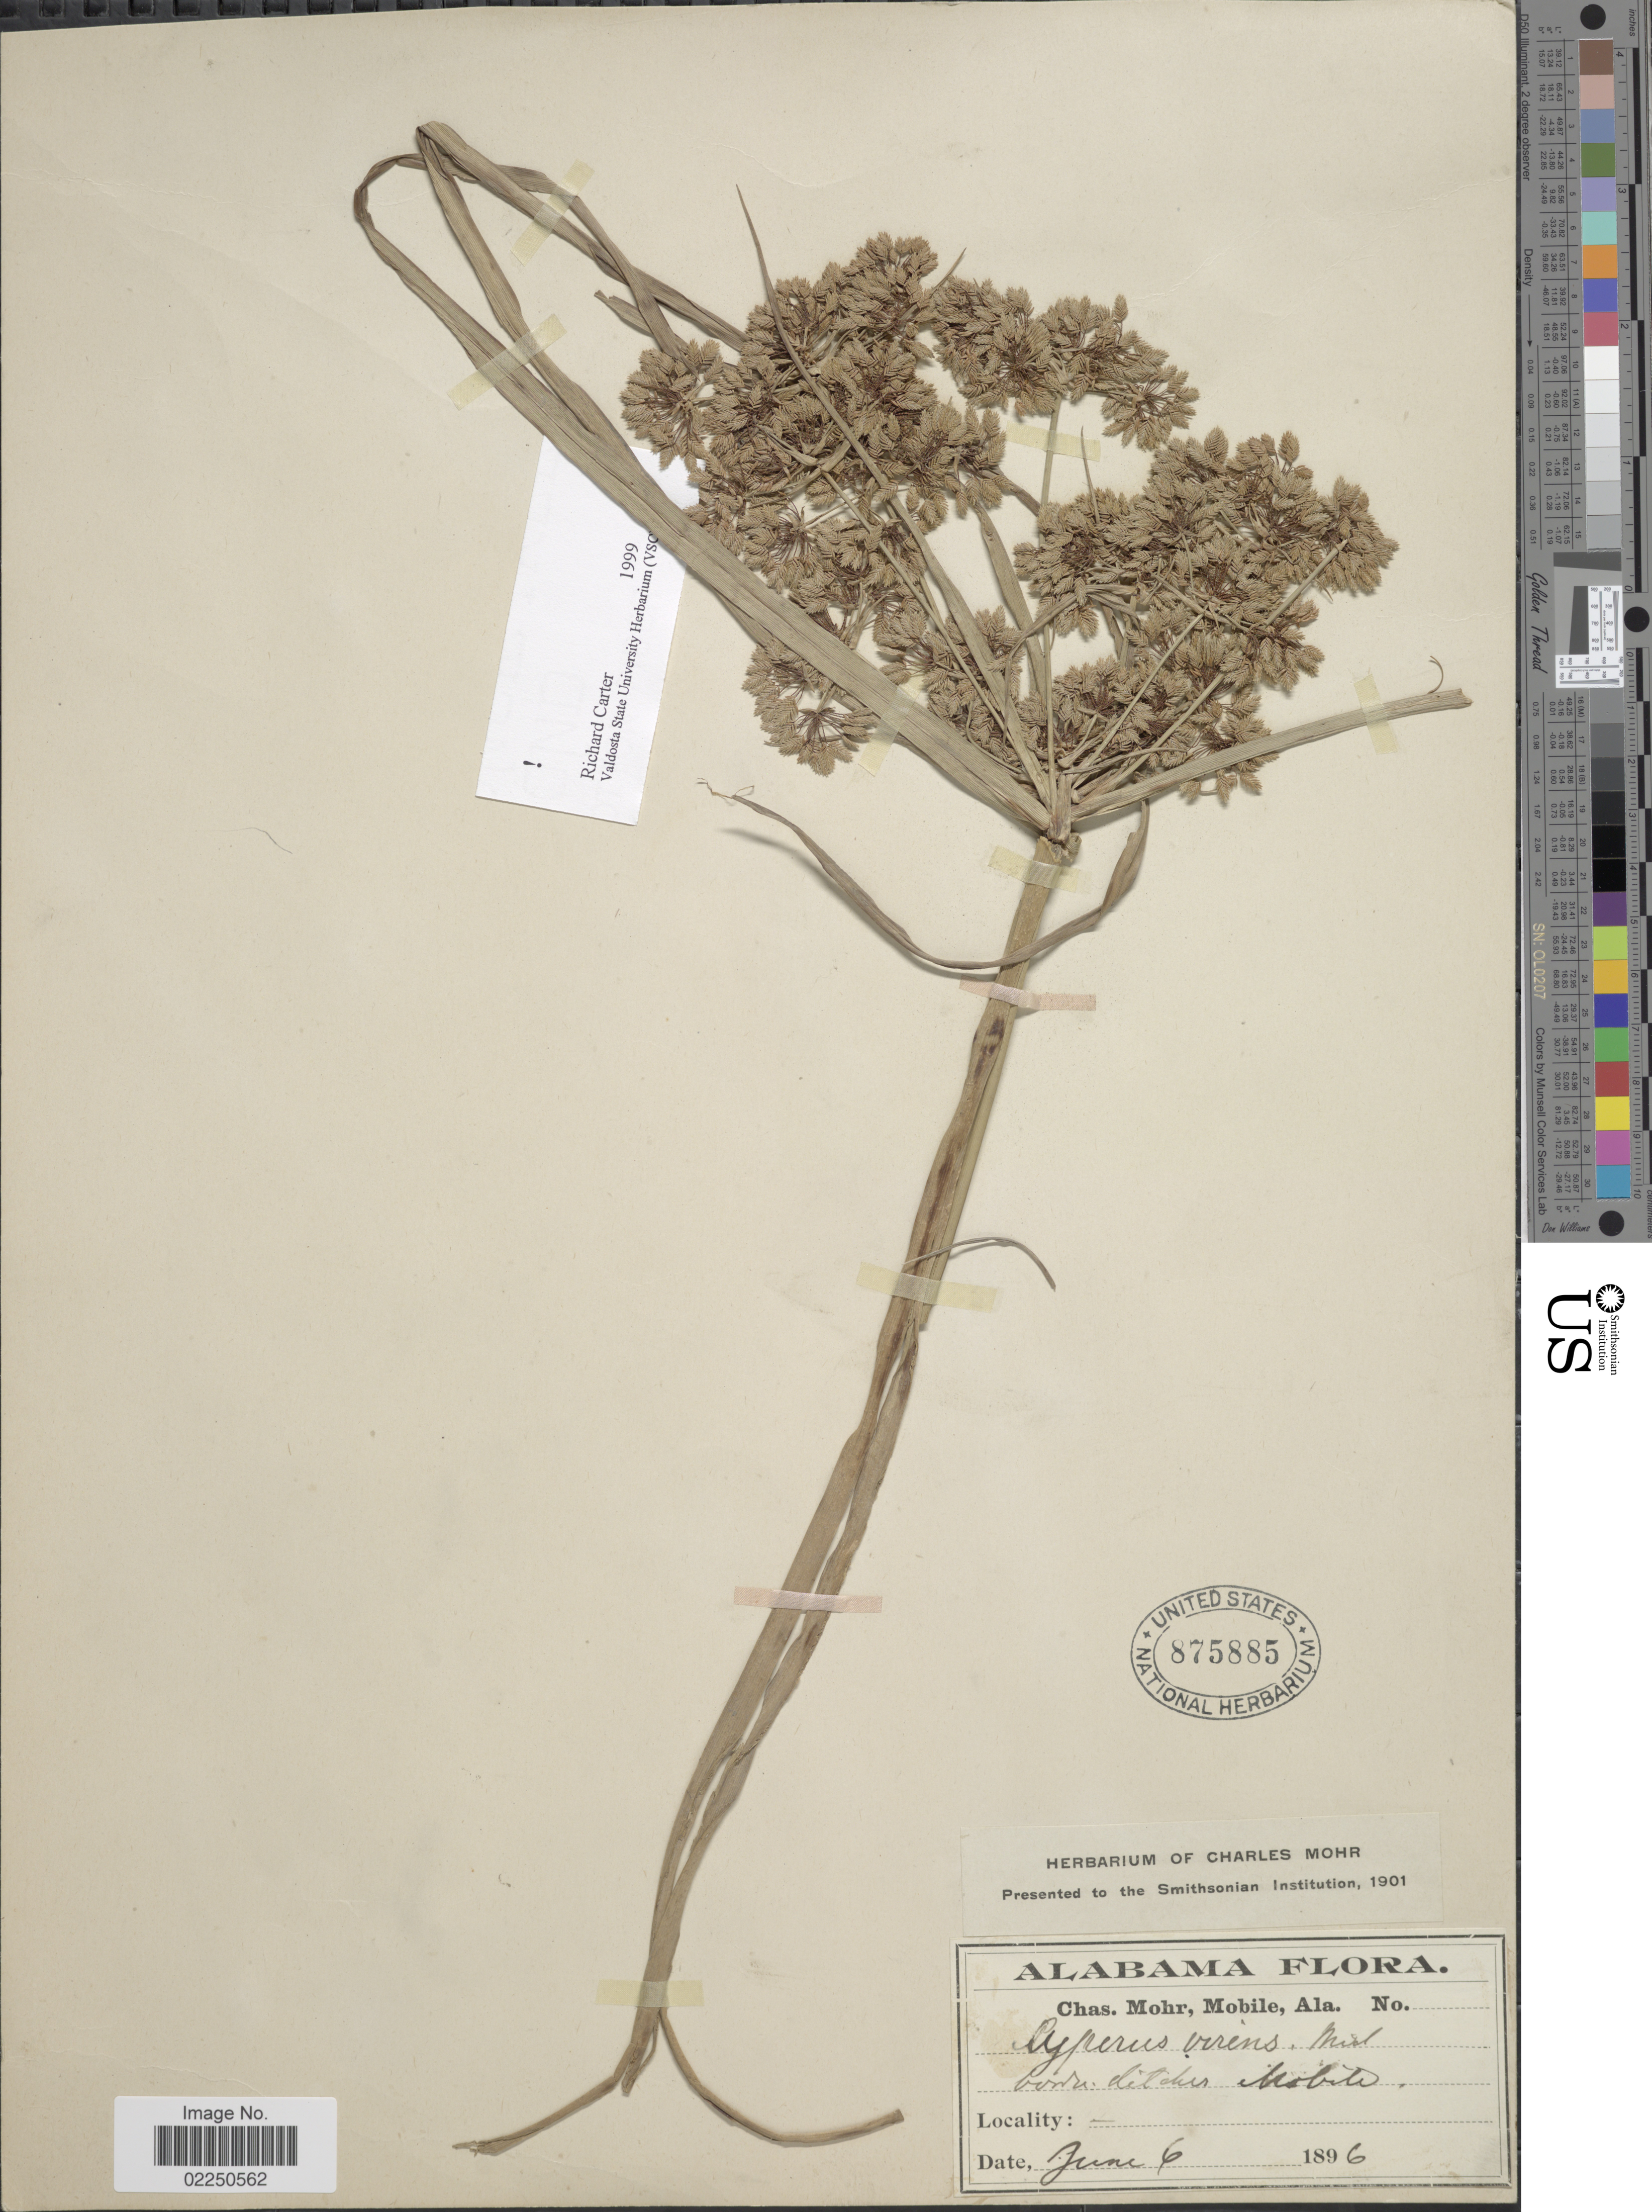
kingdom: Plantae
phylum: Tracheophyta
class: Liliopsida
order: Poales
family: Cyperaceae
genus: Cyperus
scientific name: Cyperus virens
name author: Michx.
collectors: Mohr, C. T. (herbarium)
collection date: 1896-06-06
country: United States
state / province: Alabama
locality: Mobile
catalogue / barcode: US 875885